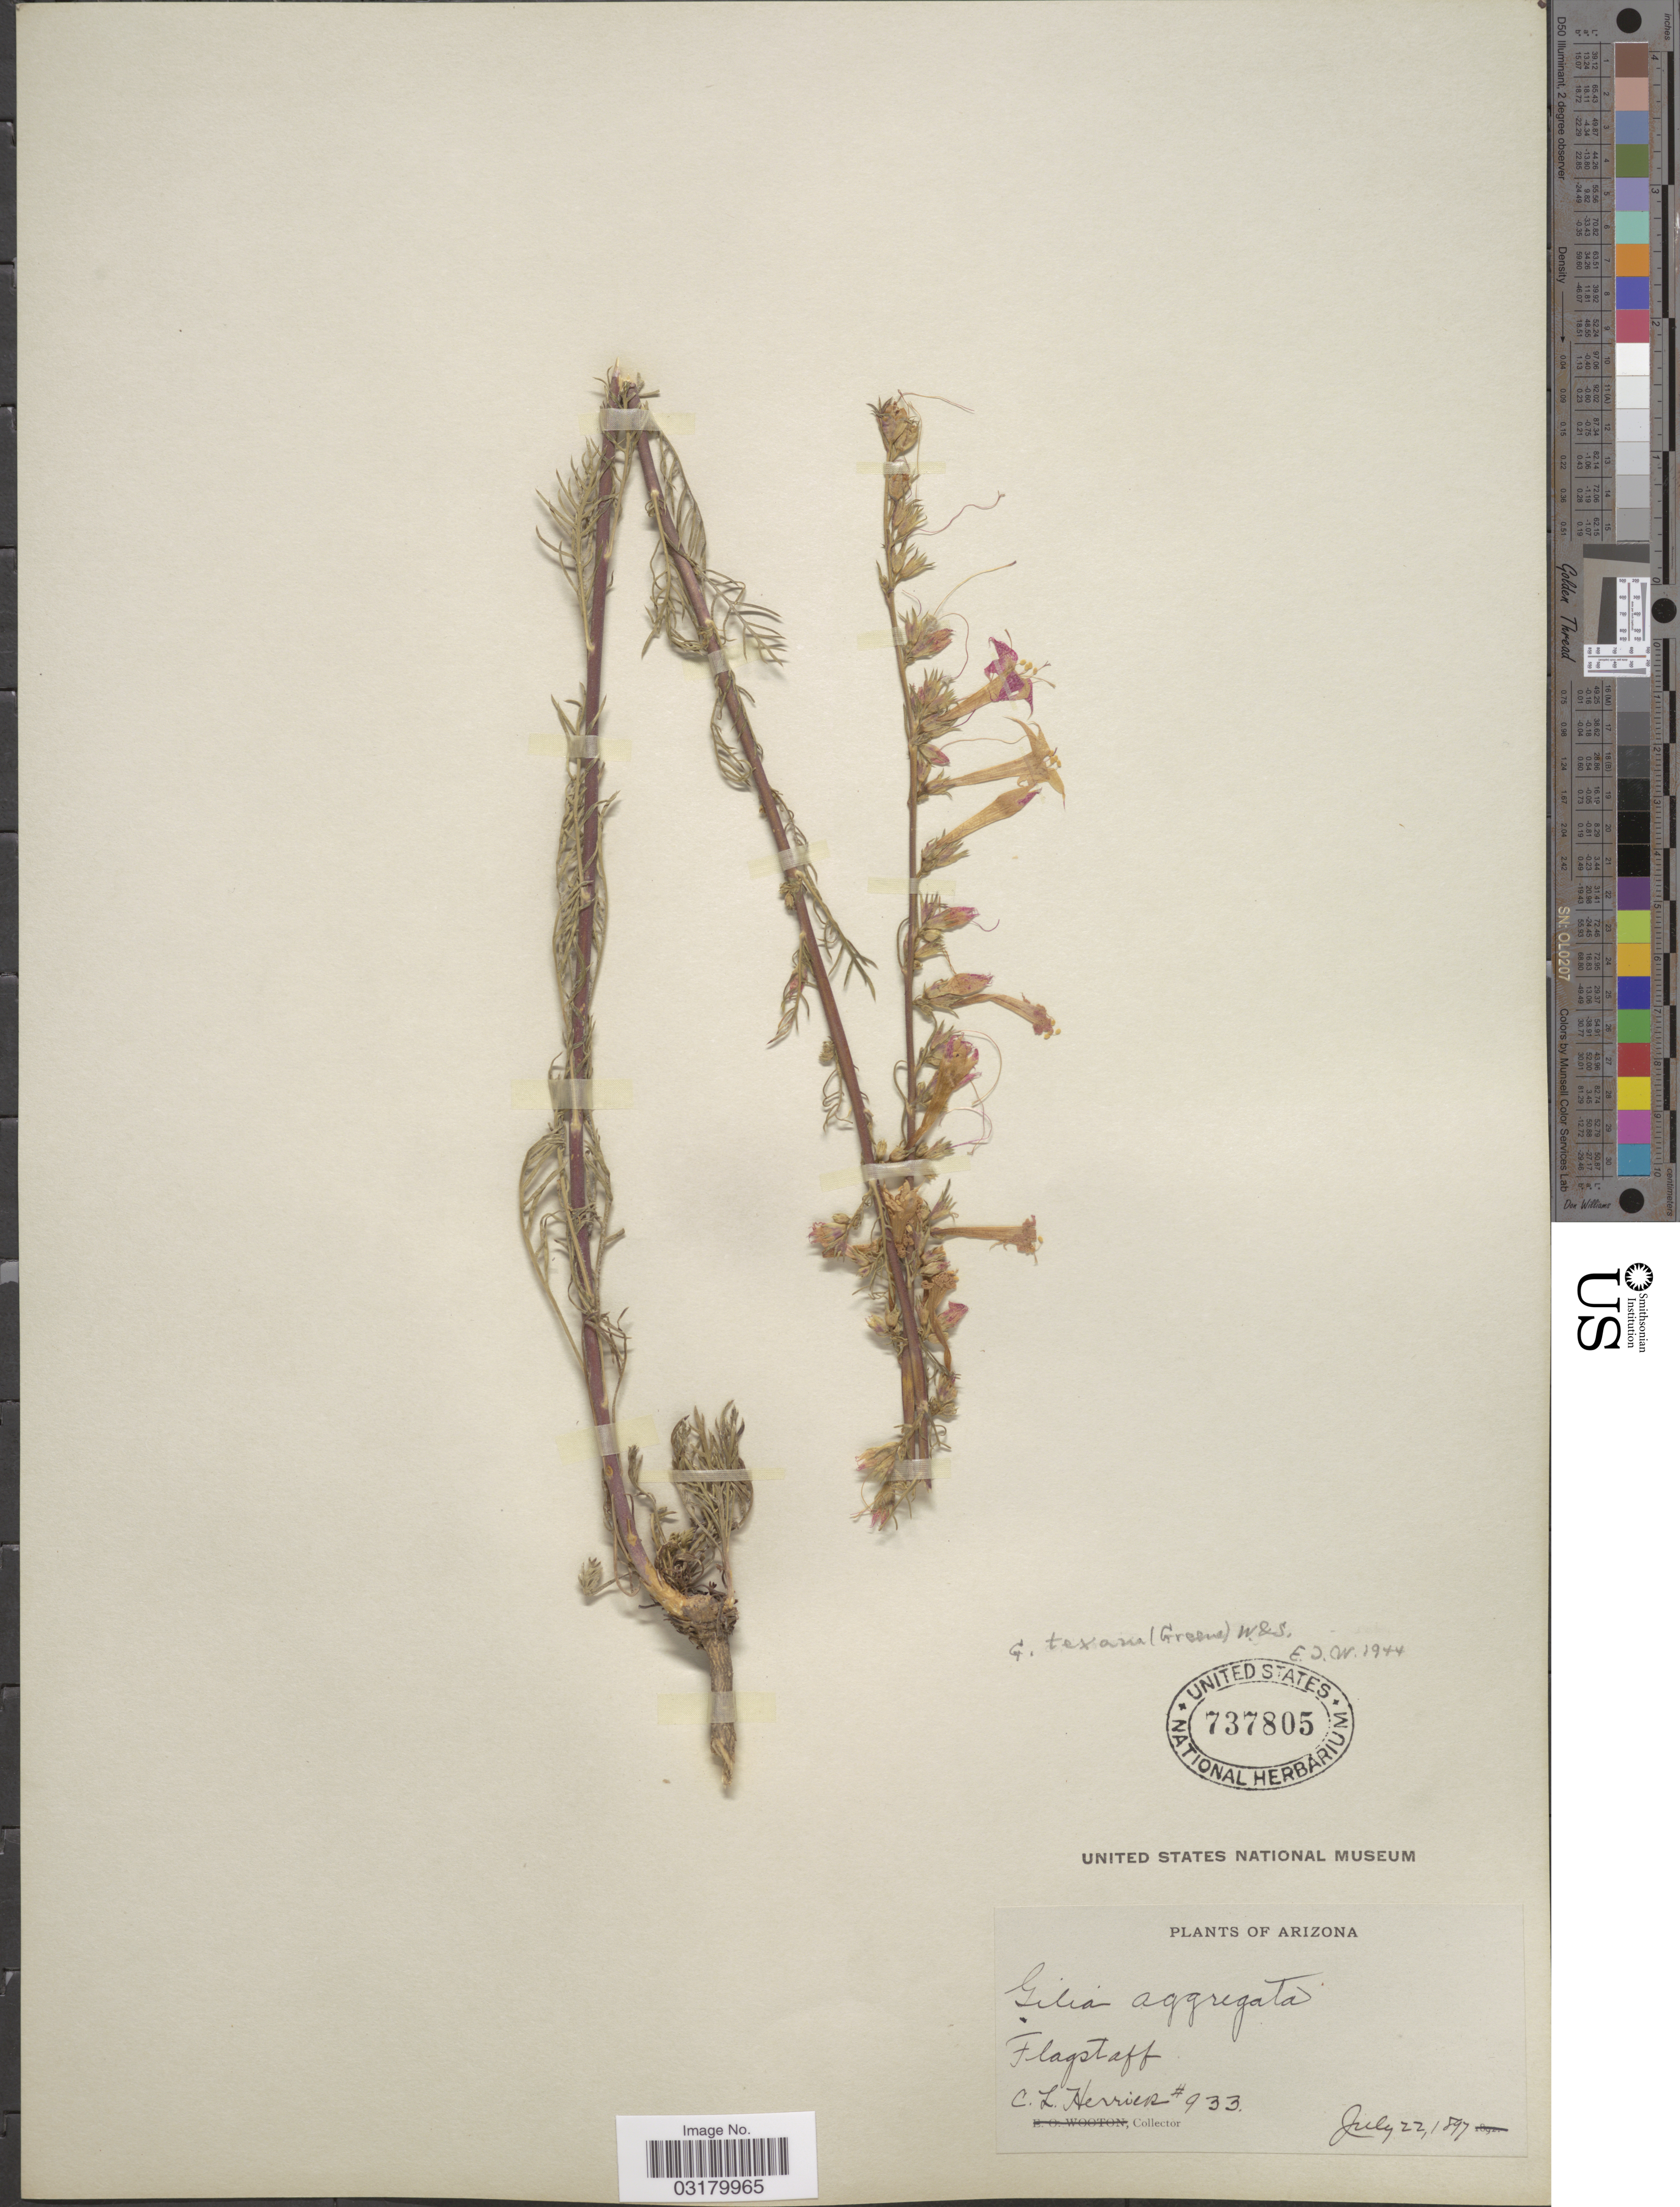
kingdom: Plantae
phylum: Tracheophyta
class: Magnoliopsida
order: Ericales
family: Polemoniaceae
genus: Ipomopsis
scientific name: Ipomopsis aggregata subsp. formosissima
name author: (Greene) Wherry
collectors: C. Herrick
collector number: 933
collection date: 1897-07-22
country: United States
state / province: Arizona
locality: Flagstaff.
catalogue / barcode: US 737805